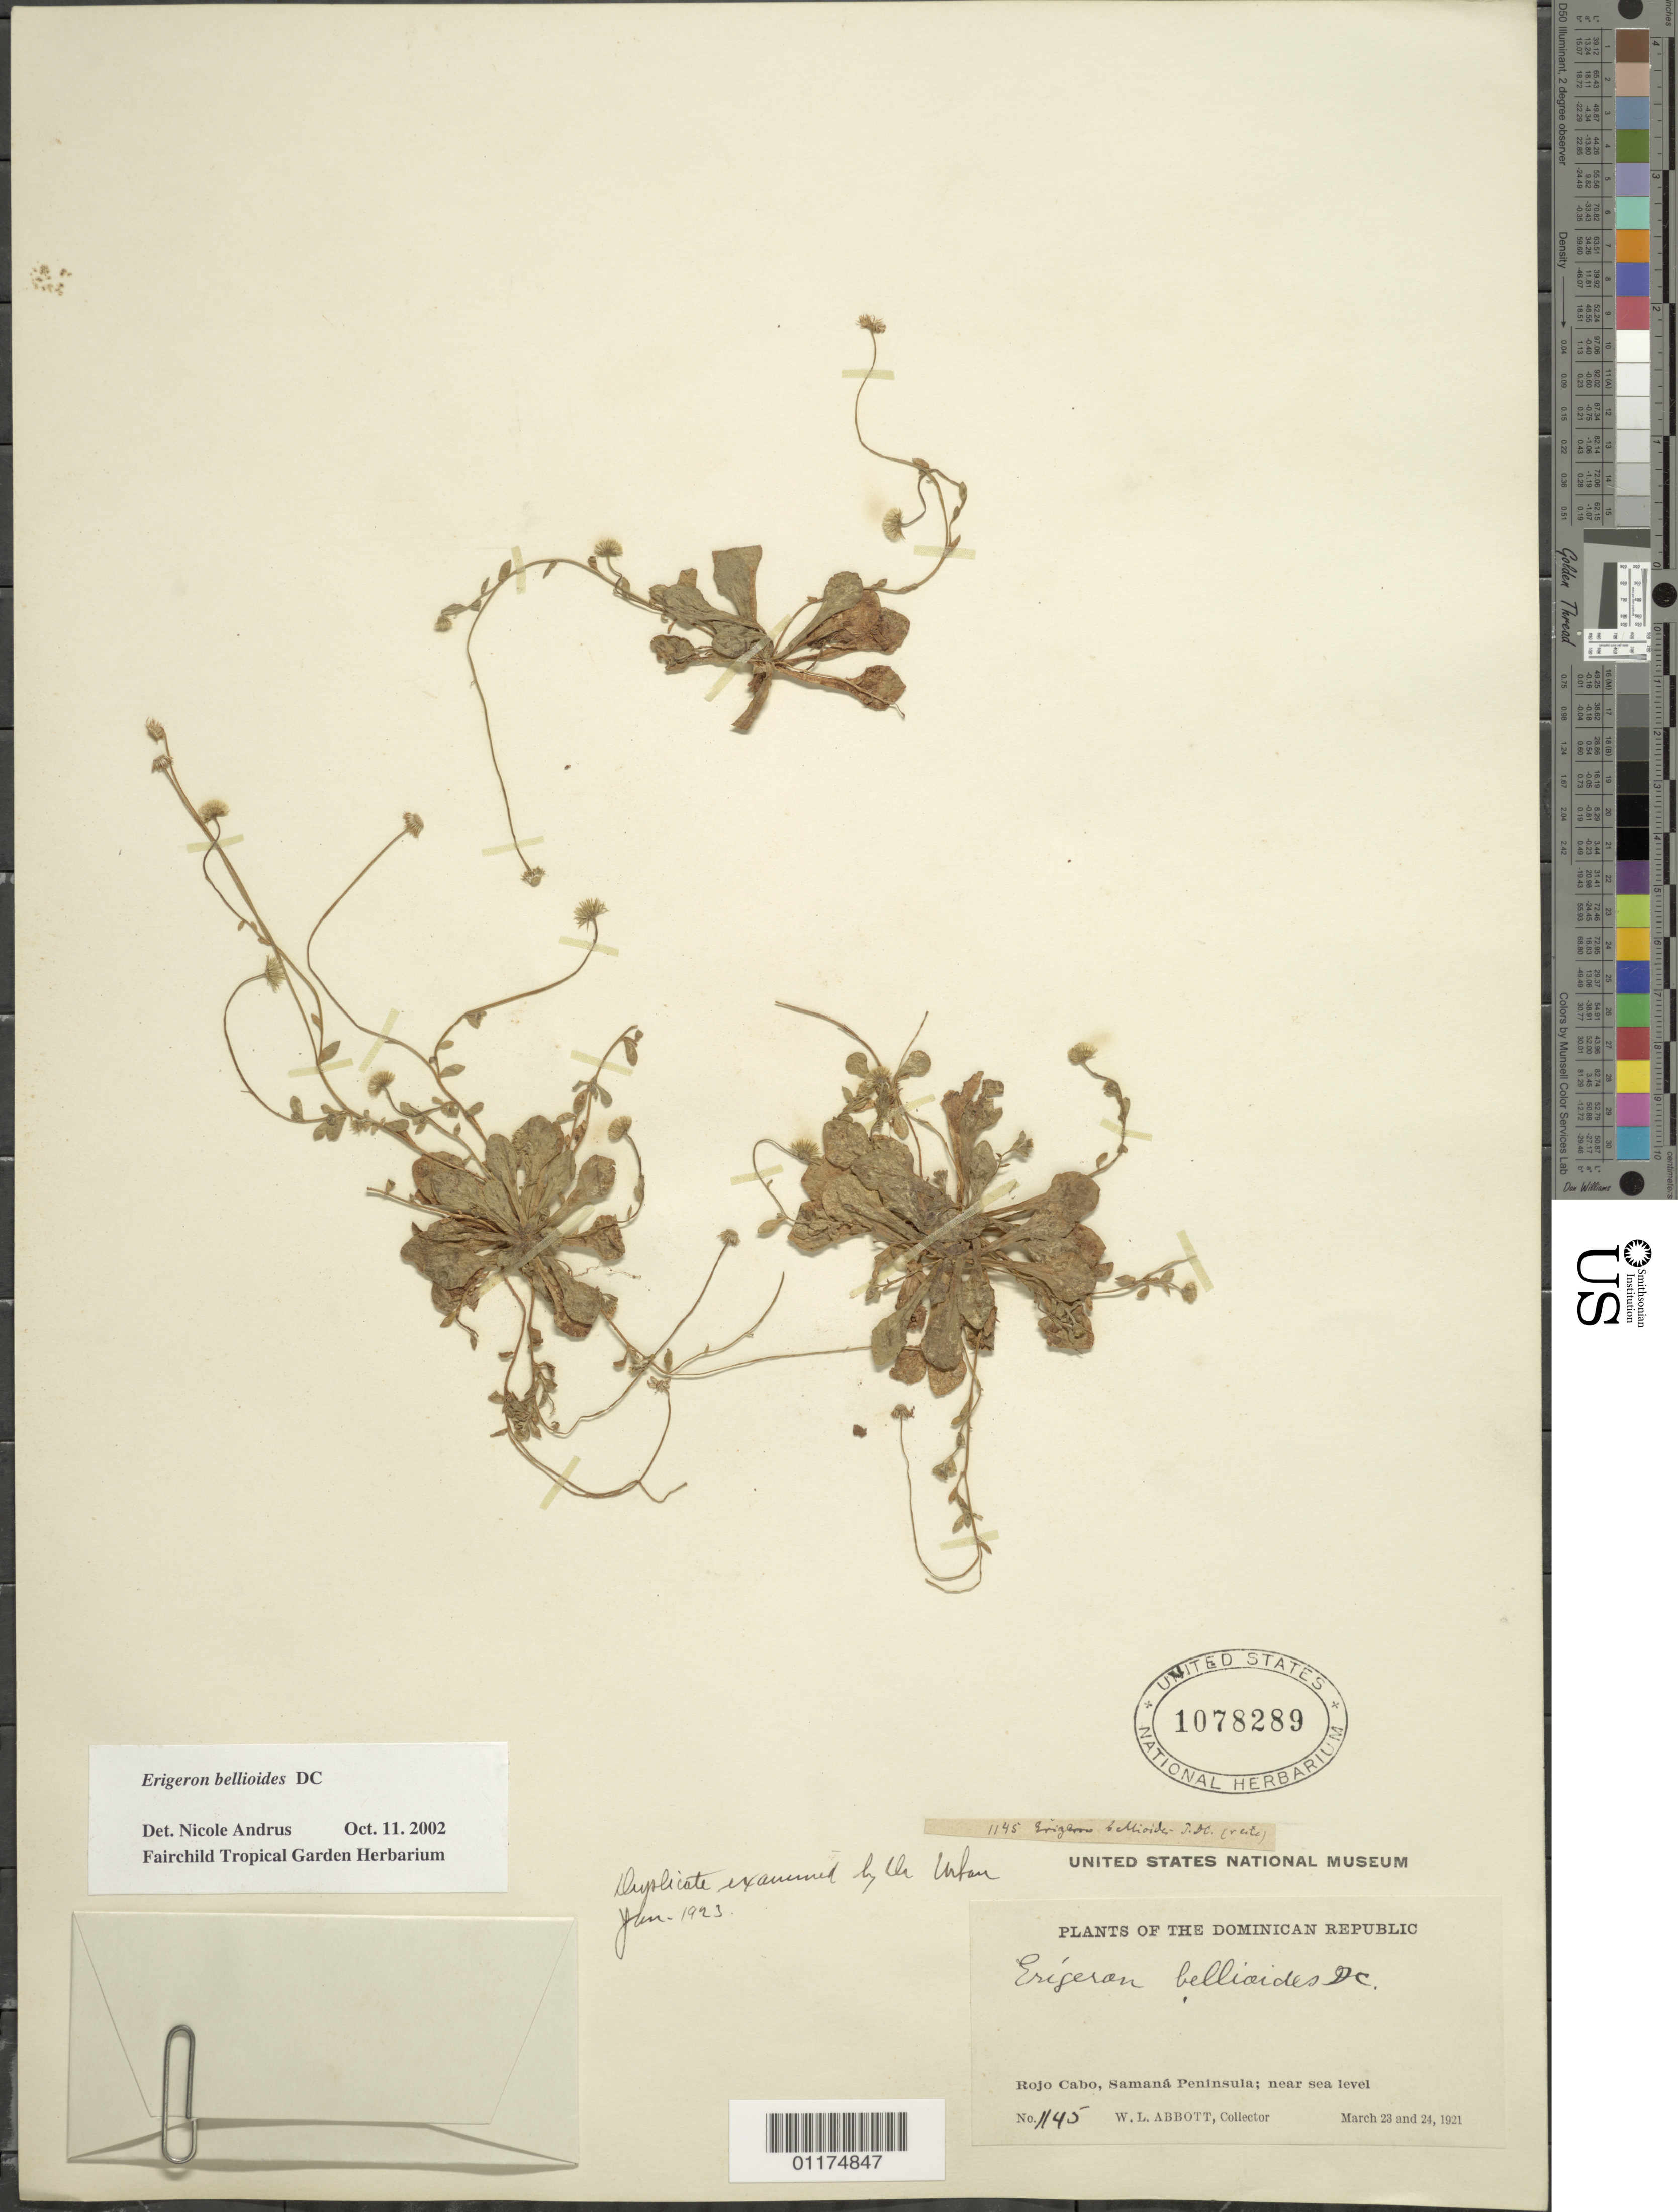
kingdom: Plantae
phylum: Tracheophyta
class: Magnoliopsida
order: Asterales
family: Asteraceae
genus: Erigeron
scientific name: Erigeron bellioides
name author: DC.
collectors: W. L. Abbott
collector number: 1145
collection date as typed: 23 Mar 1921 and 24 Mar 1921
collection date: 1921-03-23,1921-03-24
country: Dominican Republic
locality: Rojo Cabo, Samana Peninsula;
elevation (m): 0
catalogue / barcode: US 1078289